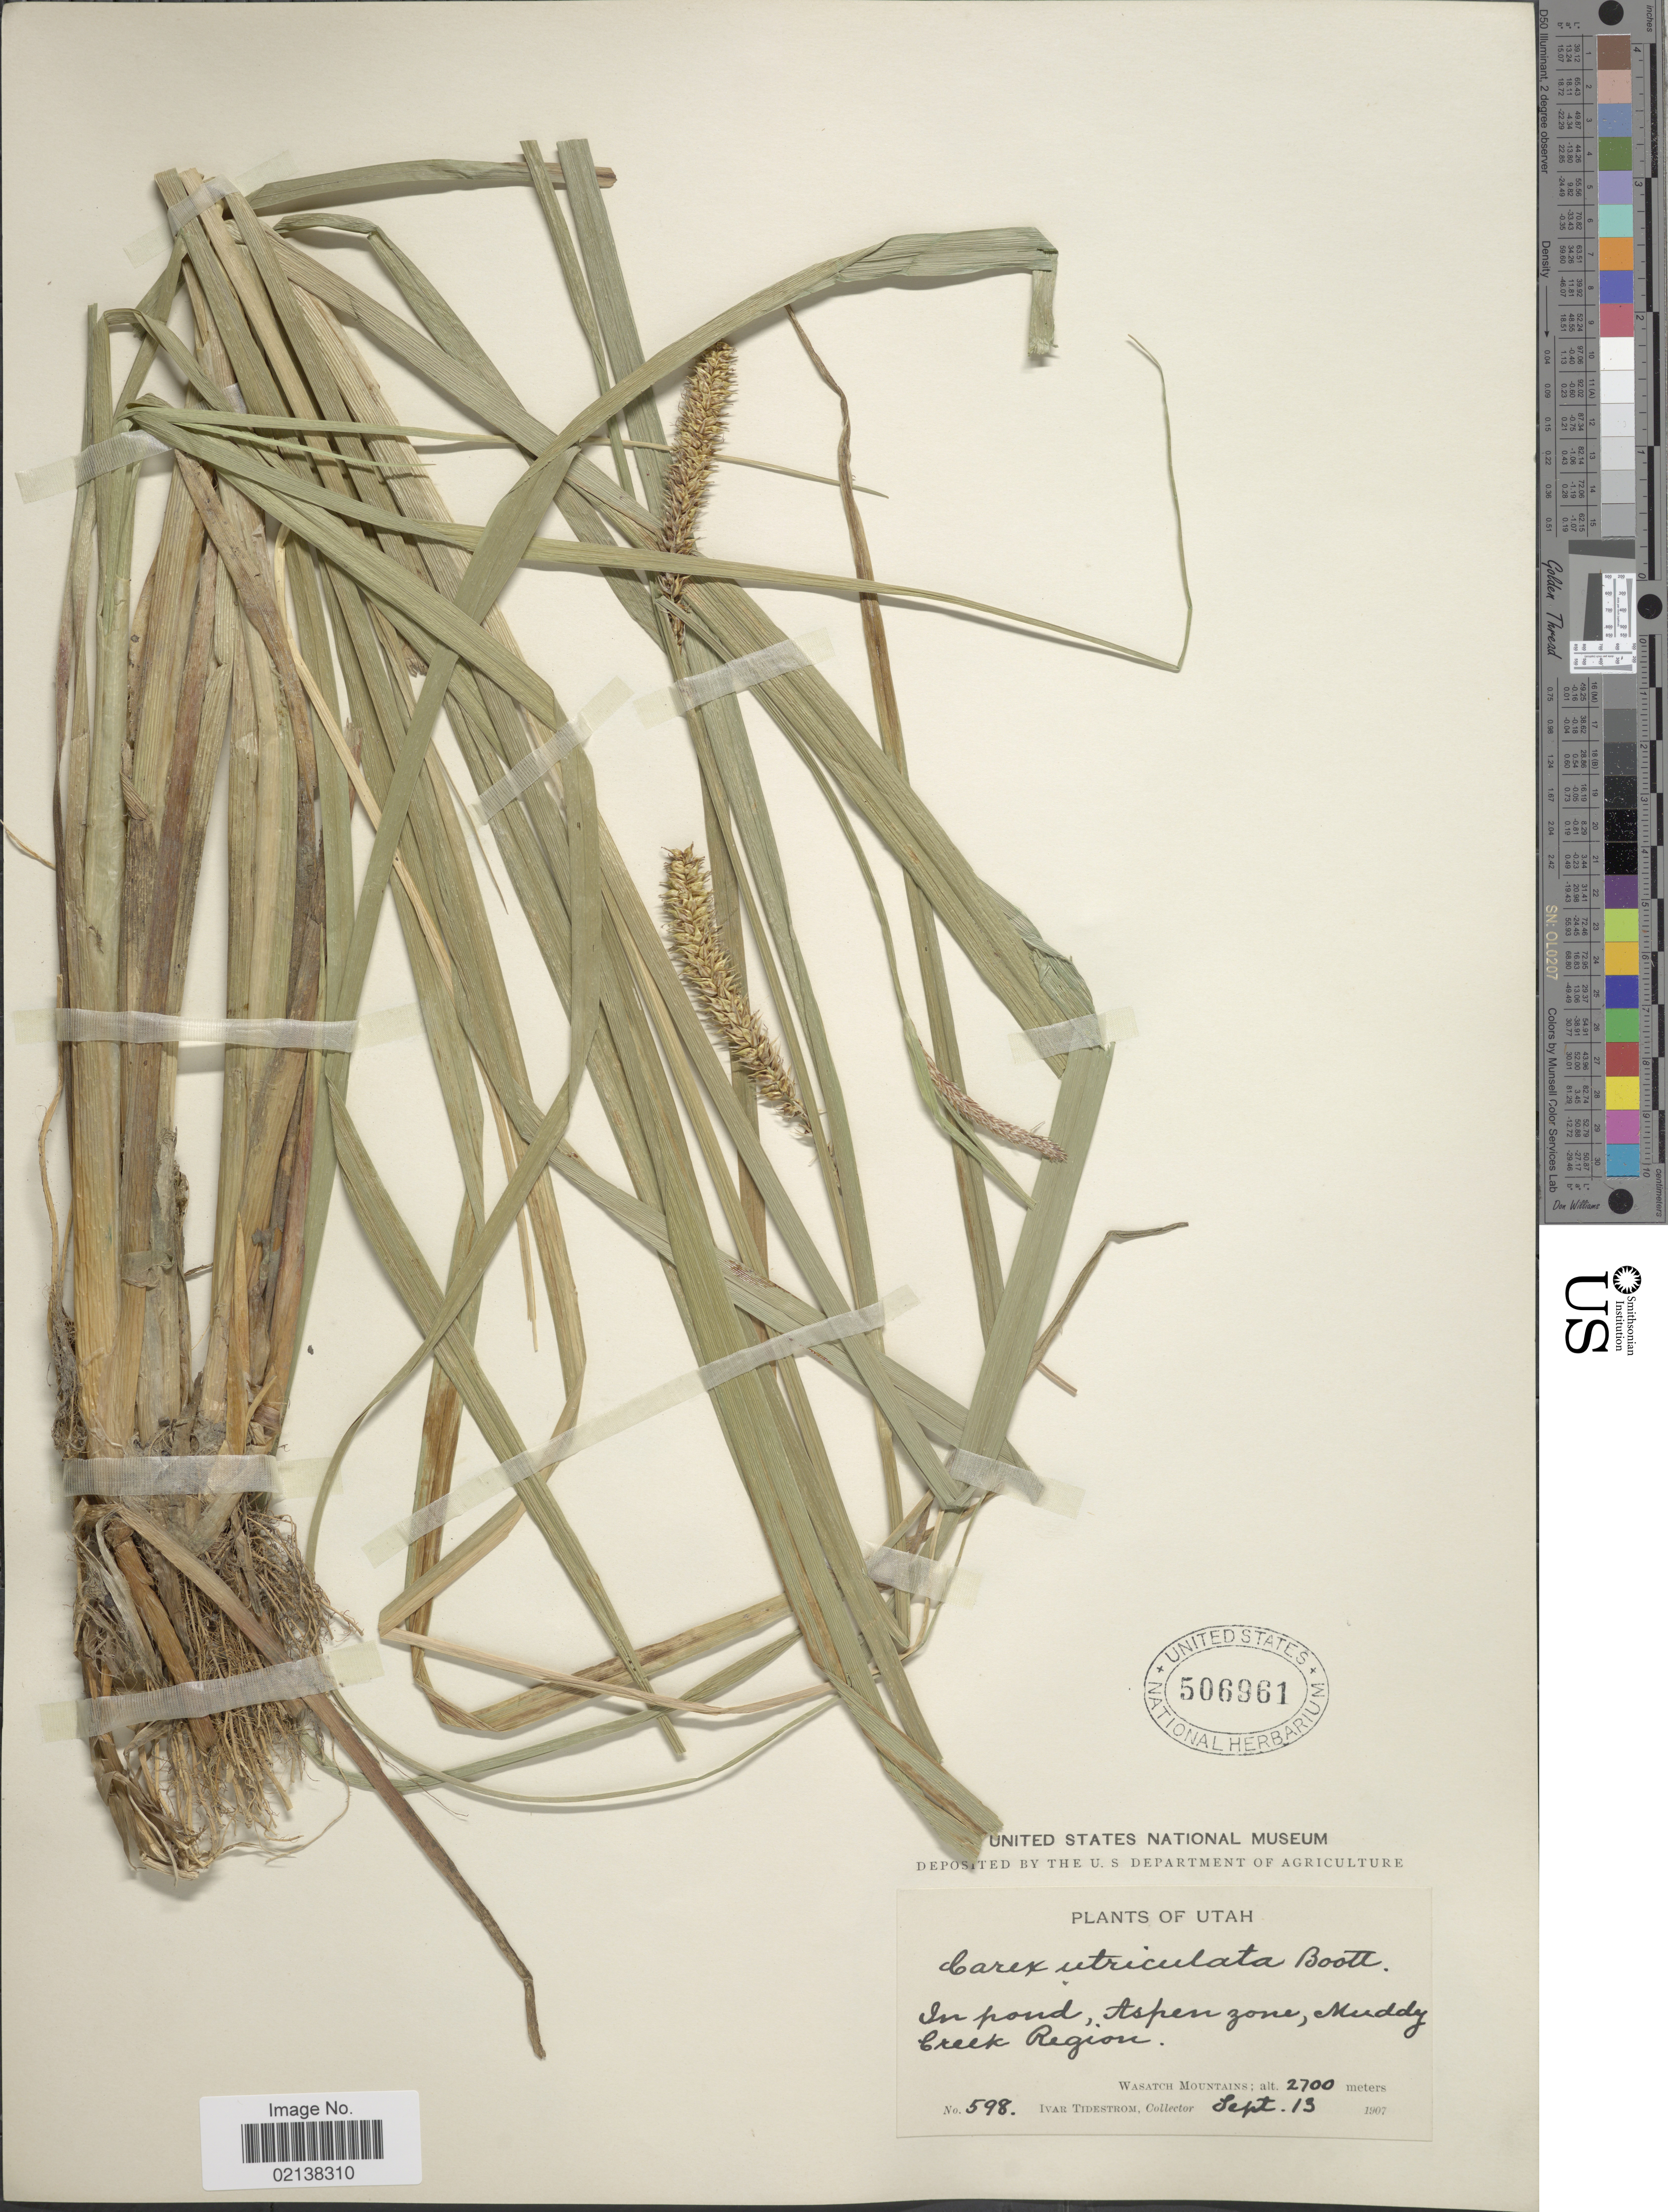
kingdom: Plantae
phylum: Tracheophyta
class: Liliopsida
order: Poales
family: Cyperaceae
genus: Carex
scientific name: Carex utriculata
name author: Boott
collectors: I. F. Tidestrom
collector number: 598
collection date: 1907-09-13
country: United States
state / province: Utah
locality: In pond, Aspen zone, Muddy Creek Region, Wasatch Mountains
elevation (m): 2700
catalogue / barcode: US 506961